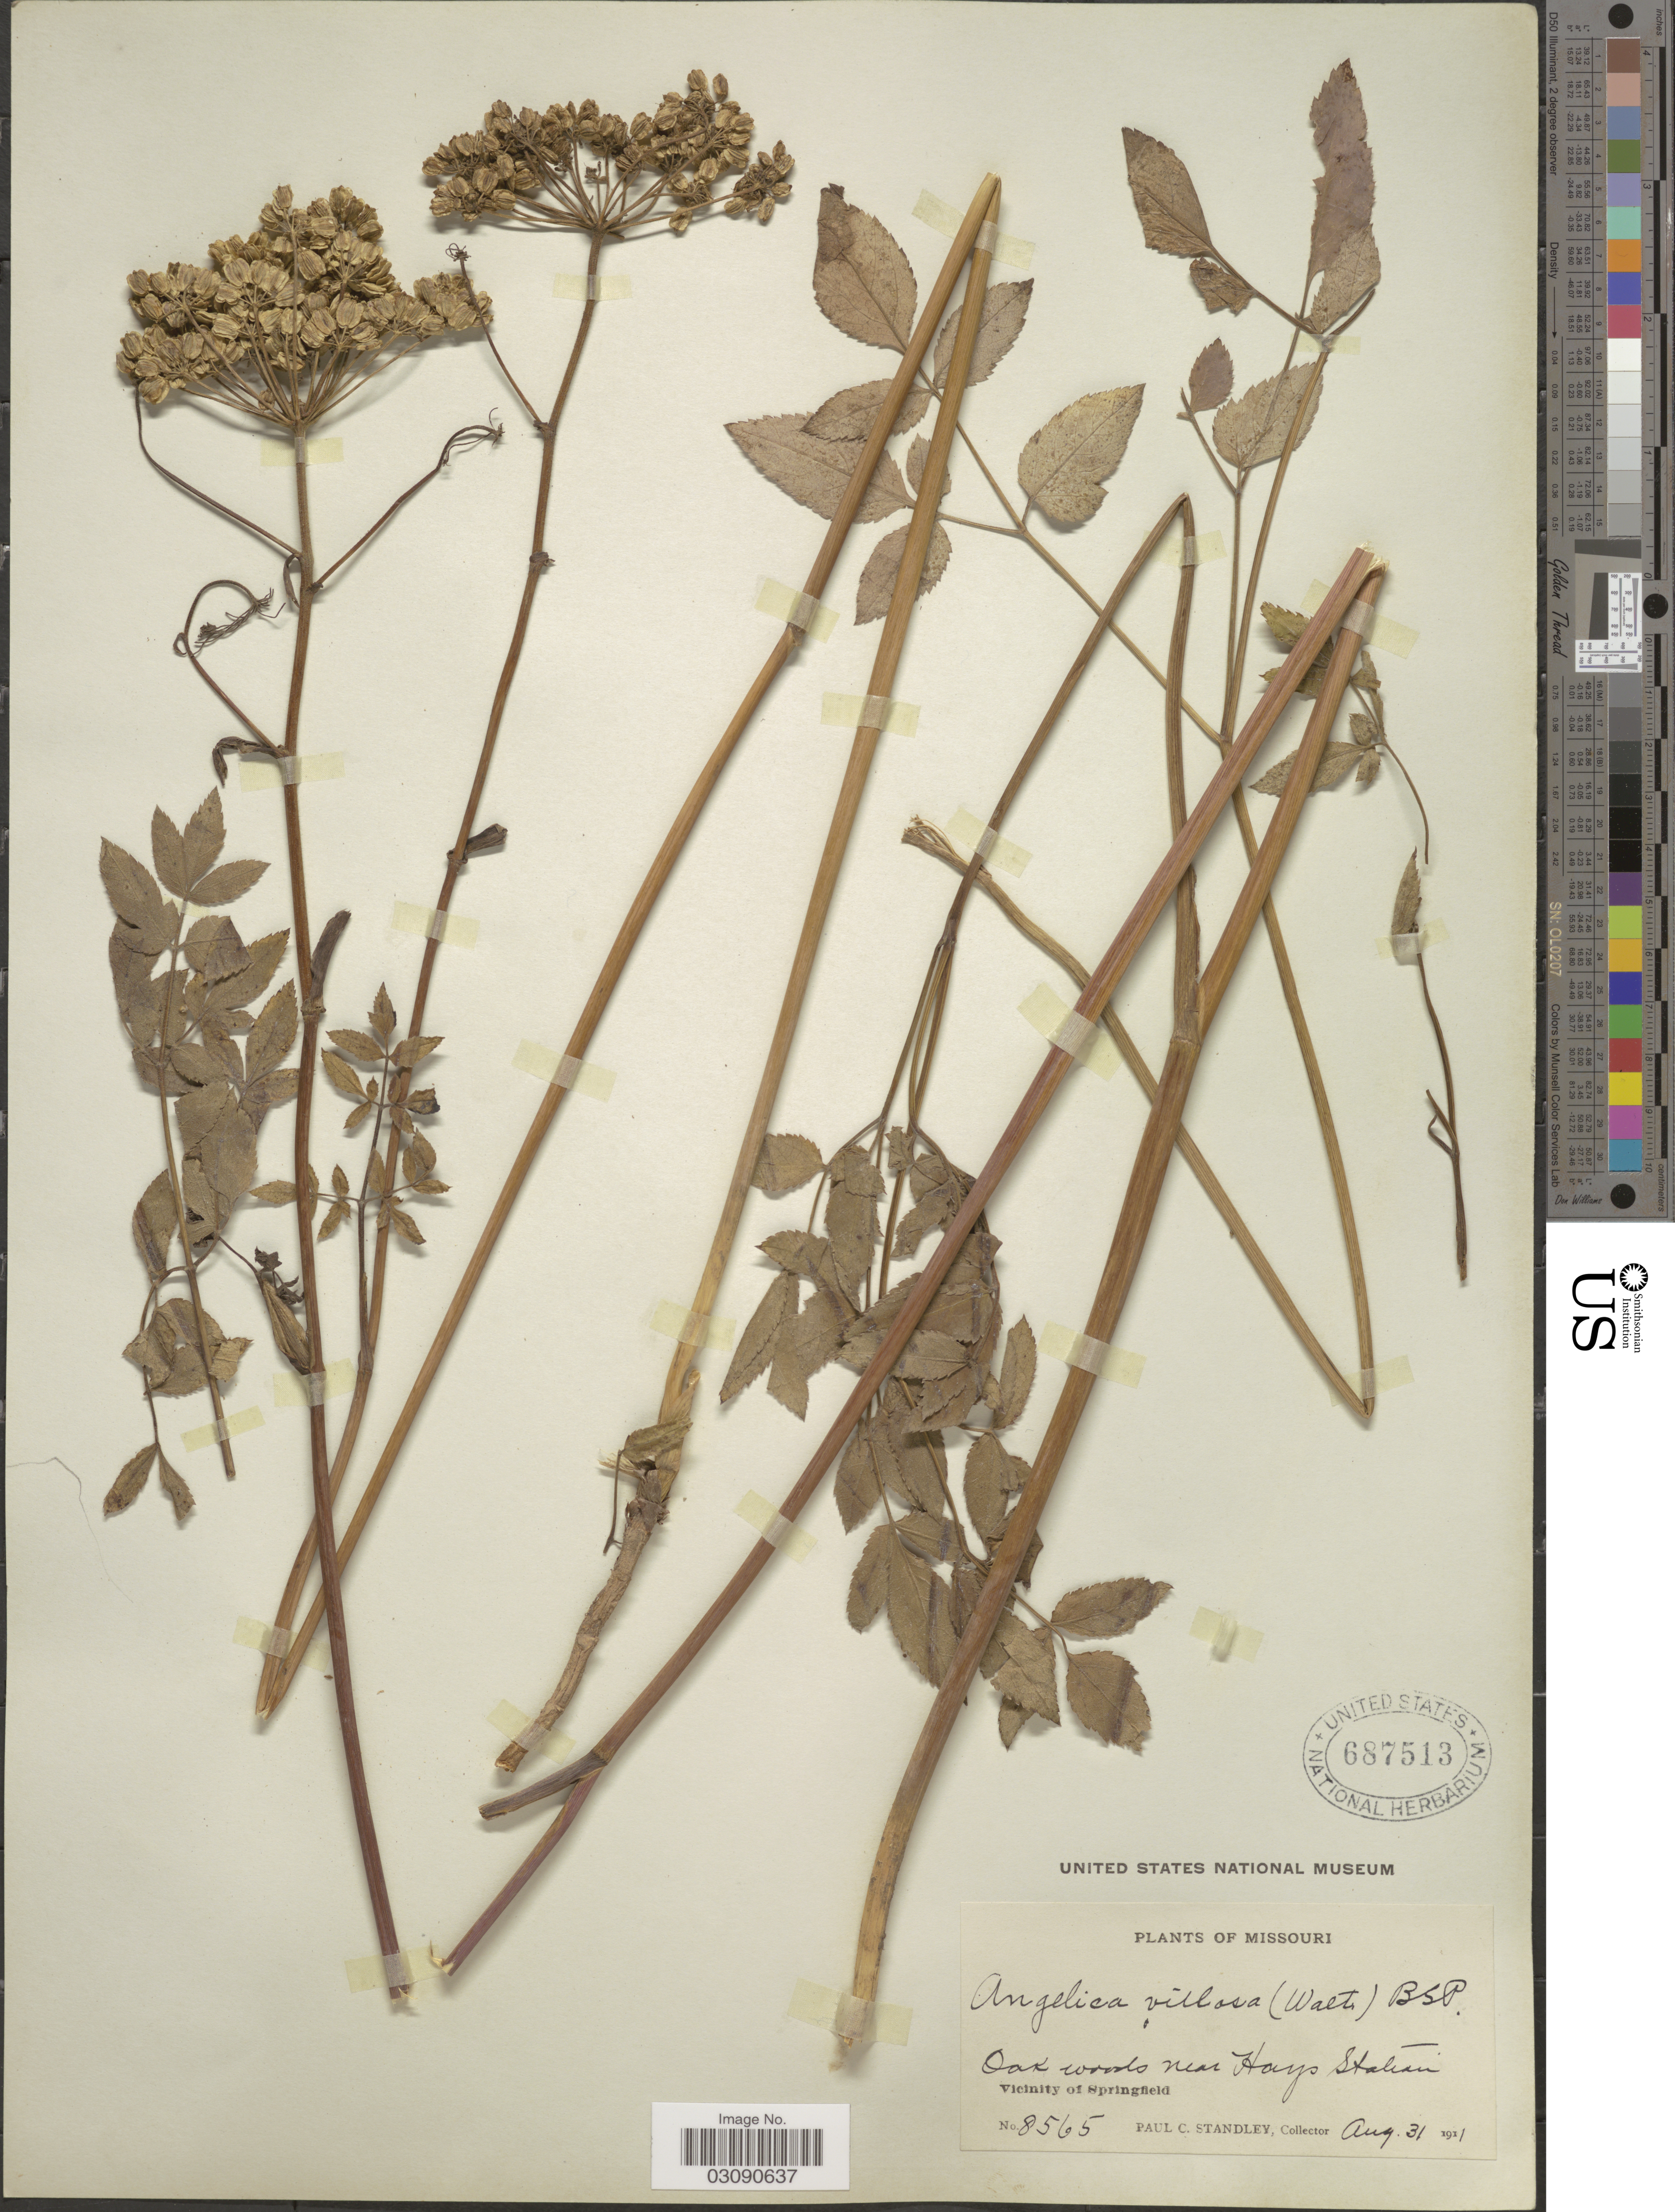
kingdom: Plantae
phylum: Tracheophyta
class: Magnoliopsida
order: Apiales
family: Apiaceae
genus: Angelica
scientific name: Angelica venenosa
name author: (Greenway) Fernald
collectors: P. C. Standley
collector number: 8565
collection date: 1911-08-31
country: United States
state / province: Missouri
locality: Oak woods near Hays Station. Vicinity of Springfield.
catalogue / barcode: US 687513